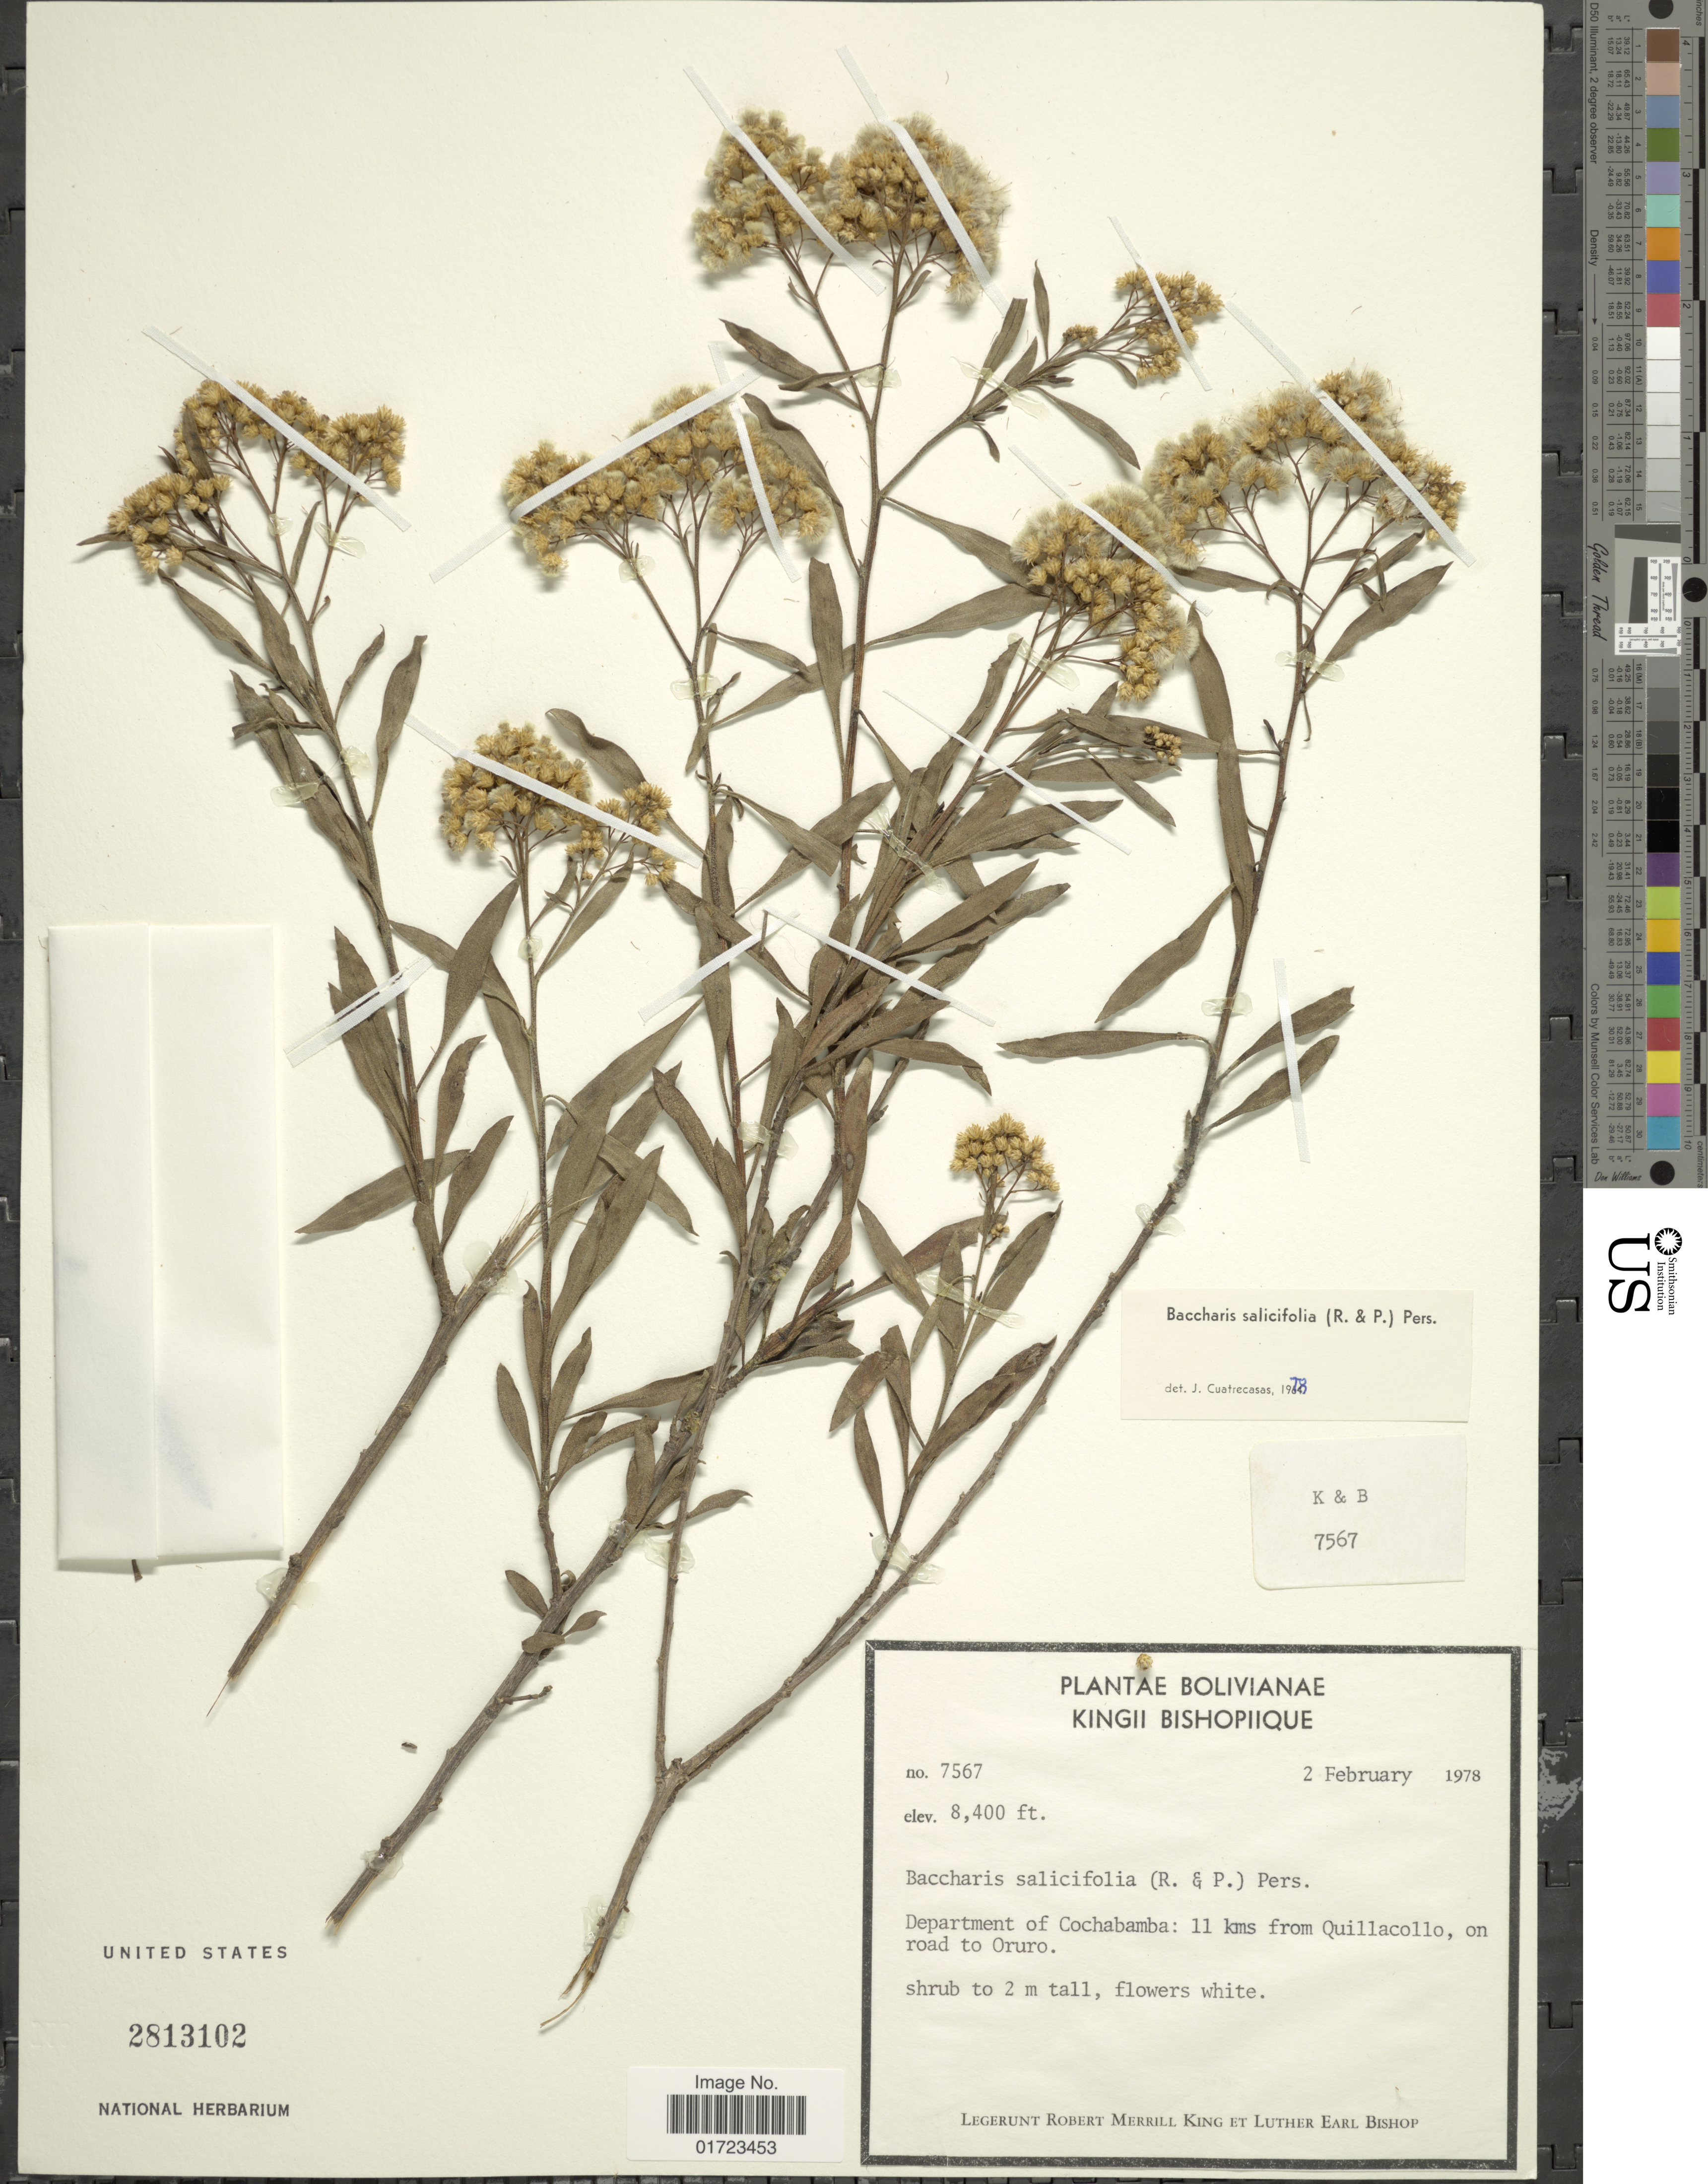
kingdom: Plantae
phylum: Tracheophyta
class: Magnoliopsida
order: Asterales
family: Asteraceae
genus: Baccharis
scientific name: Baccharis salicifolia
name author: (Ruiz & Pav.) Pers.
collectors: R. M. King & L. E. Bishop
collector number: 7567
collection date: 1978-02-02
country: Bolivia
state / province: Cochabamba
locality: Department of Cochabamba: 11 kms from Quillacolla, on road to Oruro.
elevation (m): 2560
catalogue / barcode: US 2813102